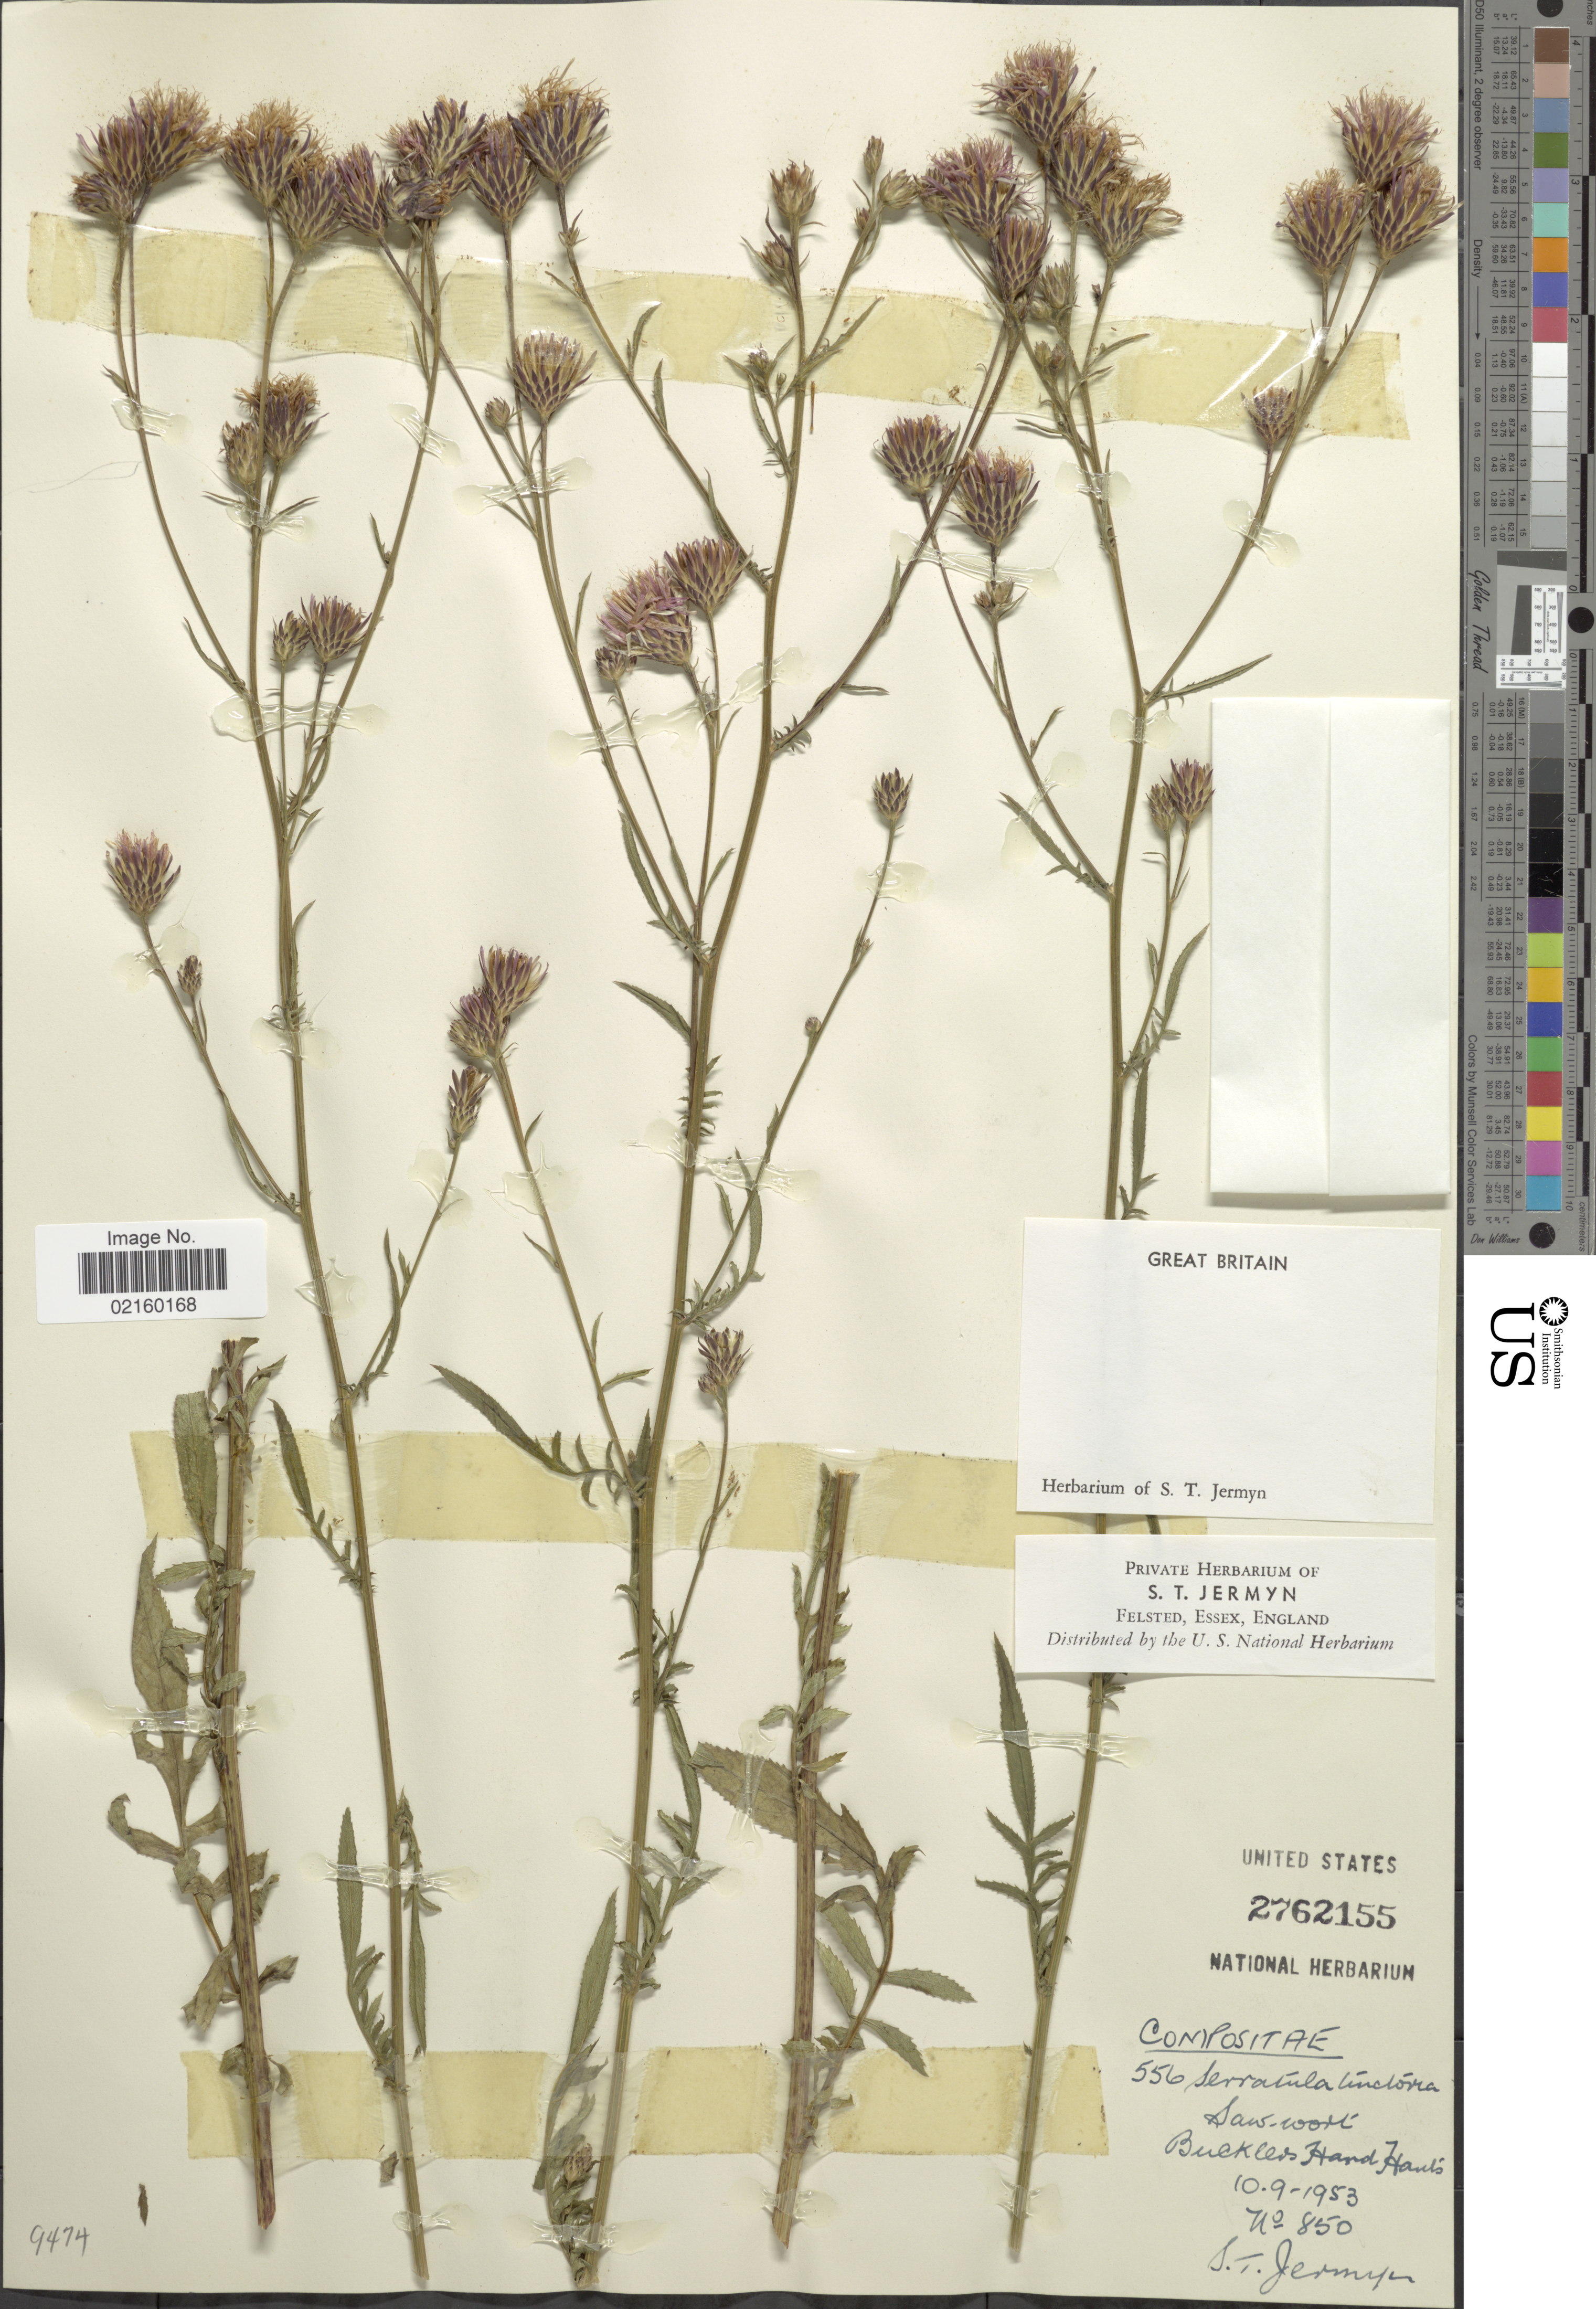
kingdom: Plantae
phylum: Tracheophyta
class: Magnoliopsida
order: Asterales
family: Asteraceae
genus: Serratula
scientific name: Serratula tinctoria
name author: L.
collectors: S. Jermyn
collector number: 850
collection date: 1953-09-10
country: United Kingdom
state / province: England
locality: Great Britain, Bucklers Hard Hauts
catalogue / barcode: US 2762155